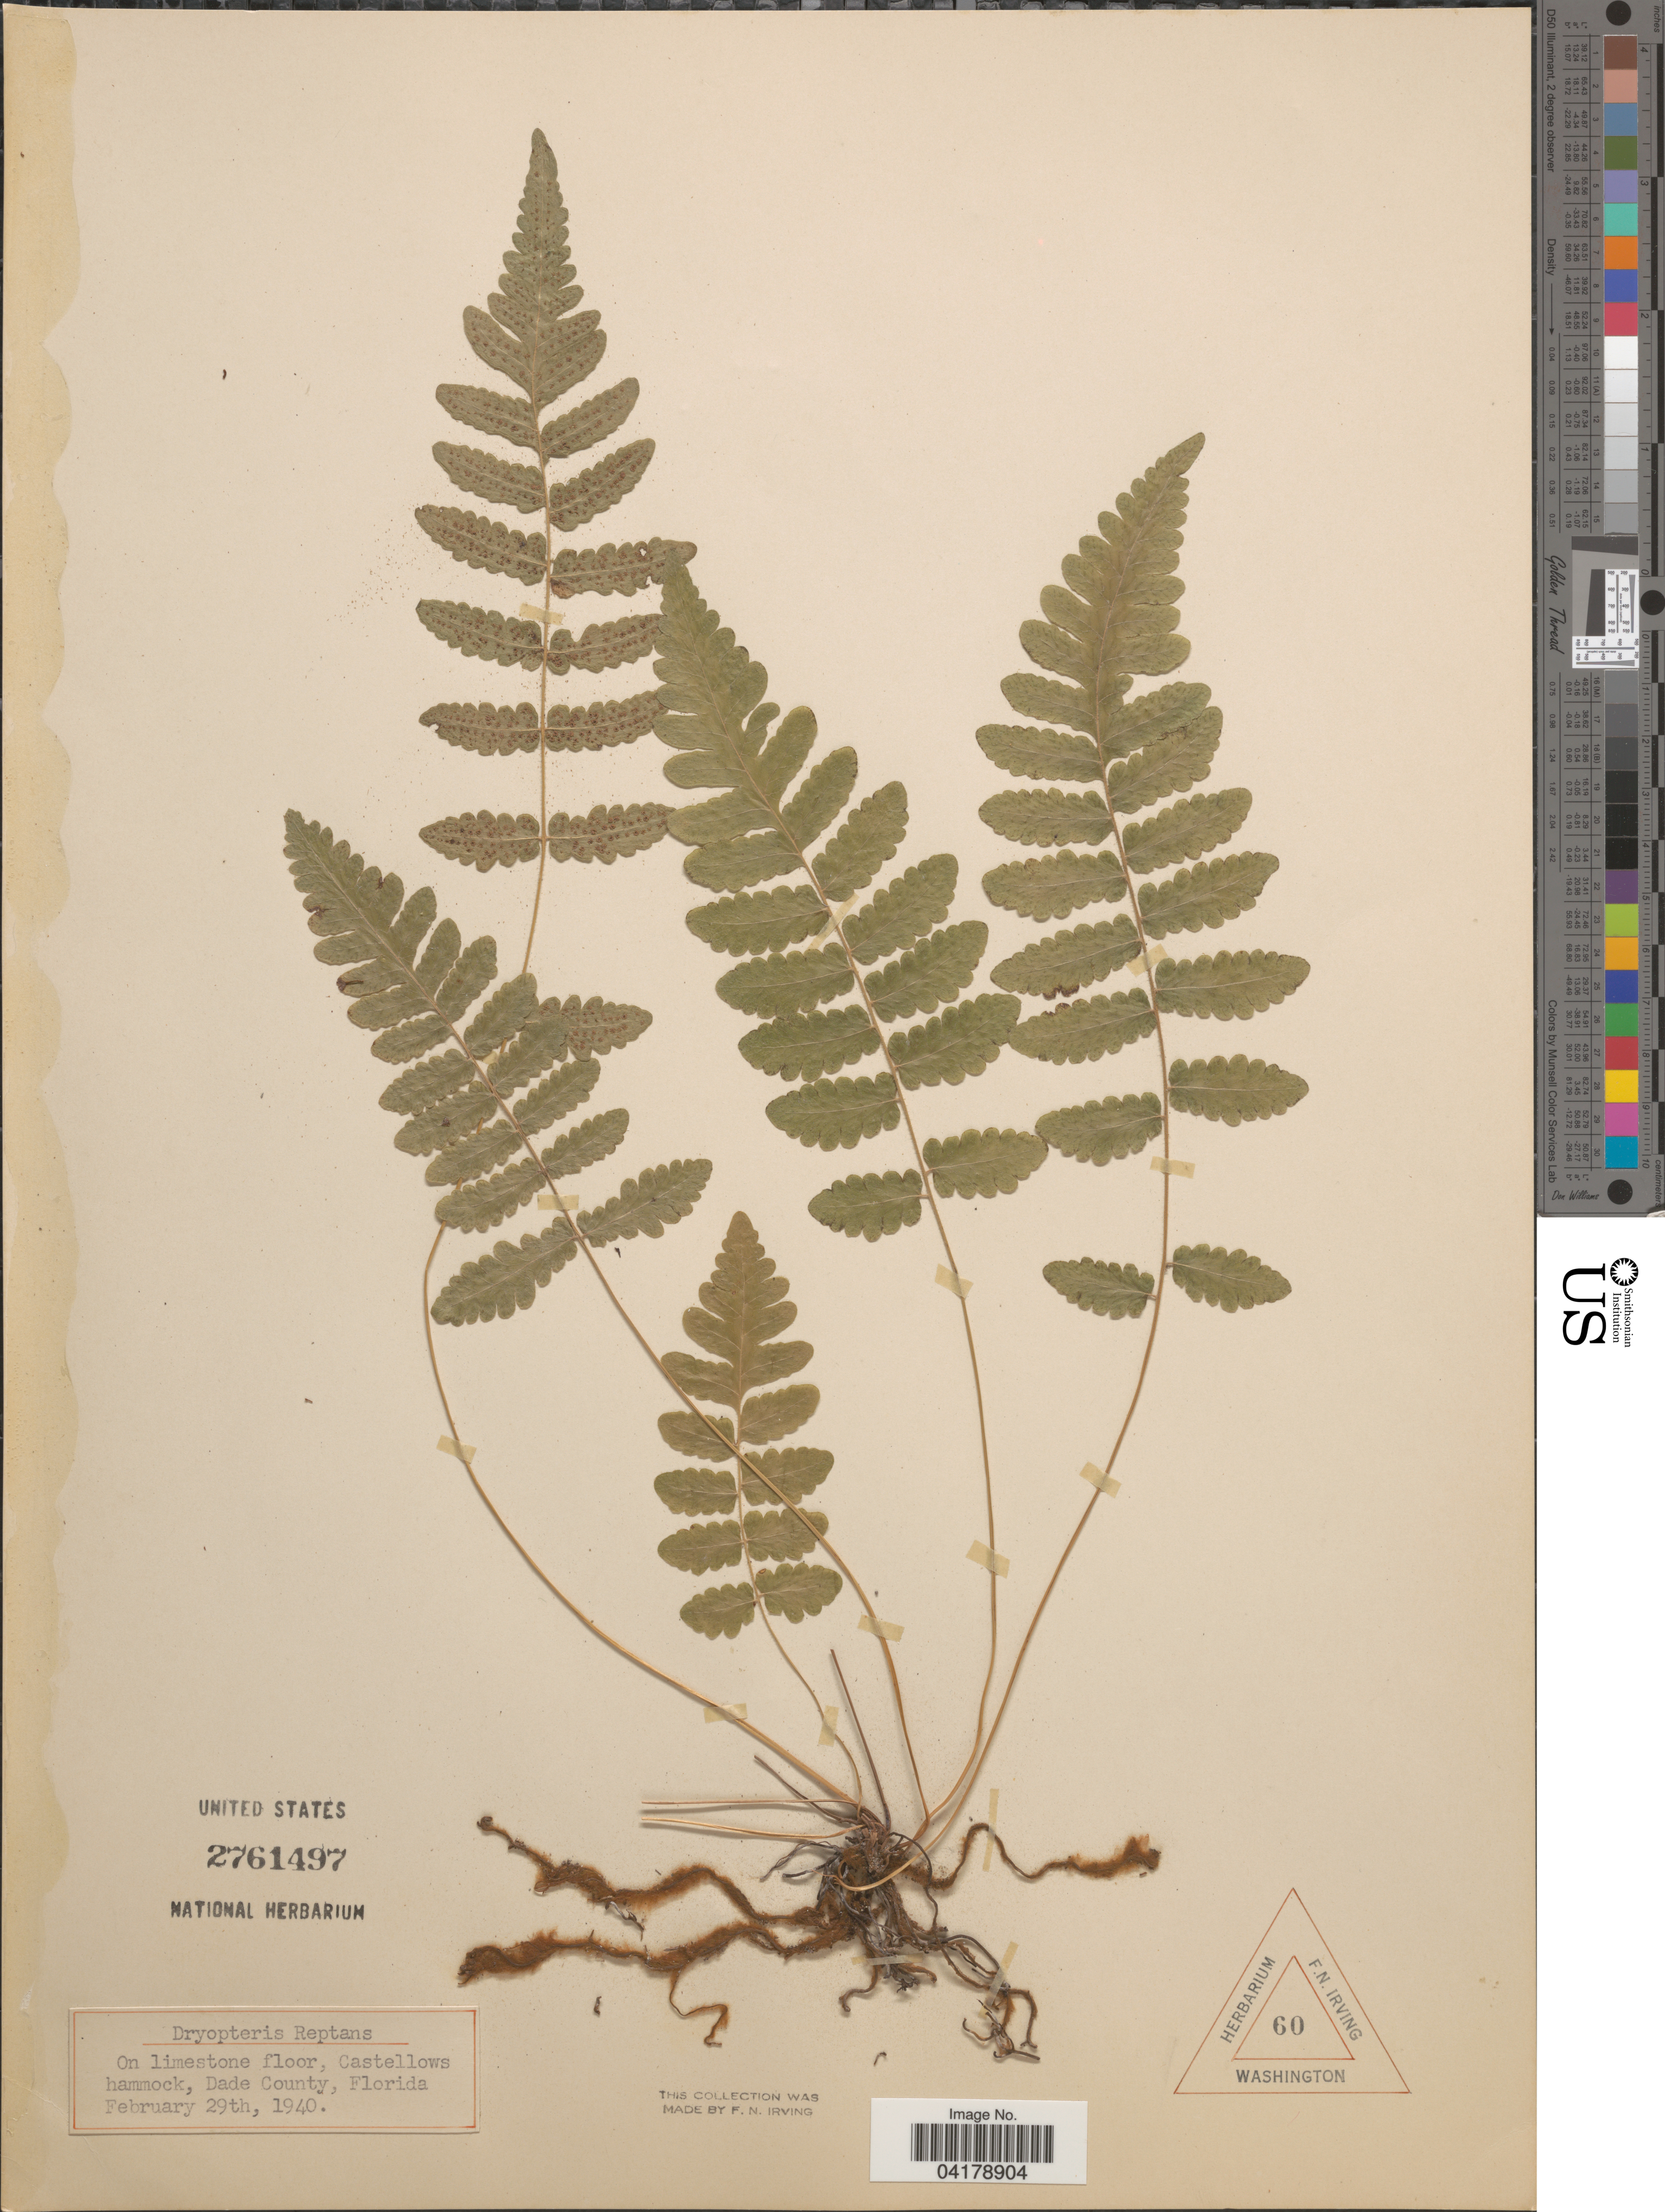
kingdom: Plantae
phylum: Tracheophyta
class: Polypodiopsida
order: Polypodiales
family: Dryopteridaceae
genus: Dryopteris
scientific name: Dryopteris reptans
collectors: F. Irving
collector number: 60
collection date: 1940-02-29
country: United States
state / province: Florida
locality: On limestone floor, Castellows hammock, Dade County.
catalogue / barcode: US 2761497